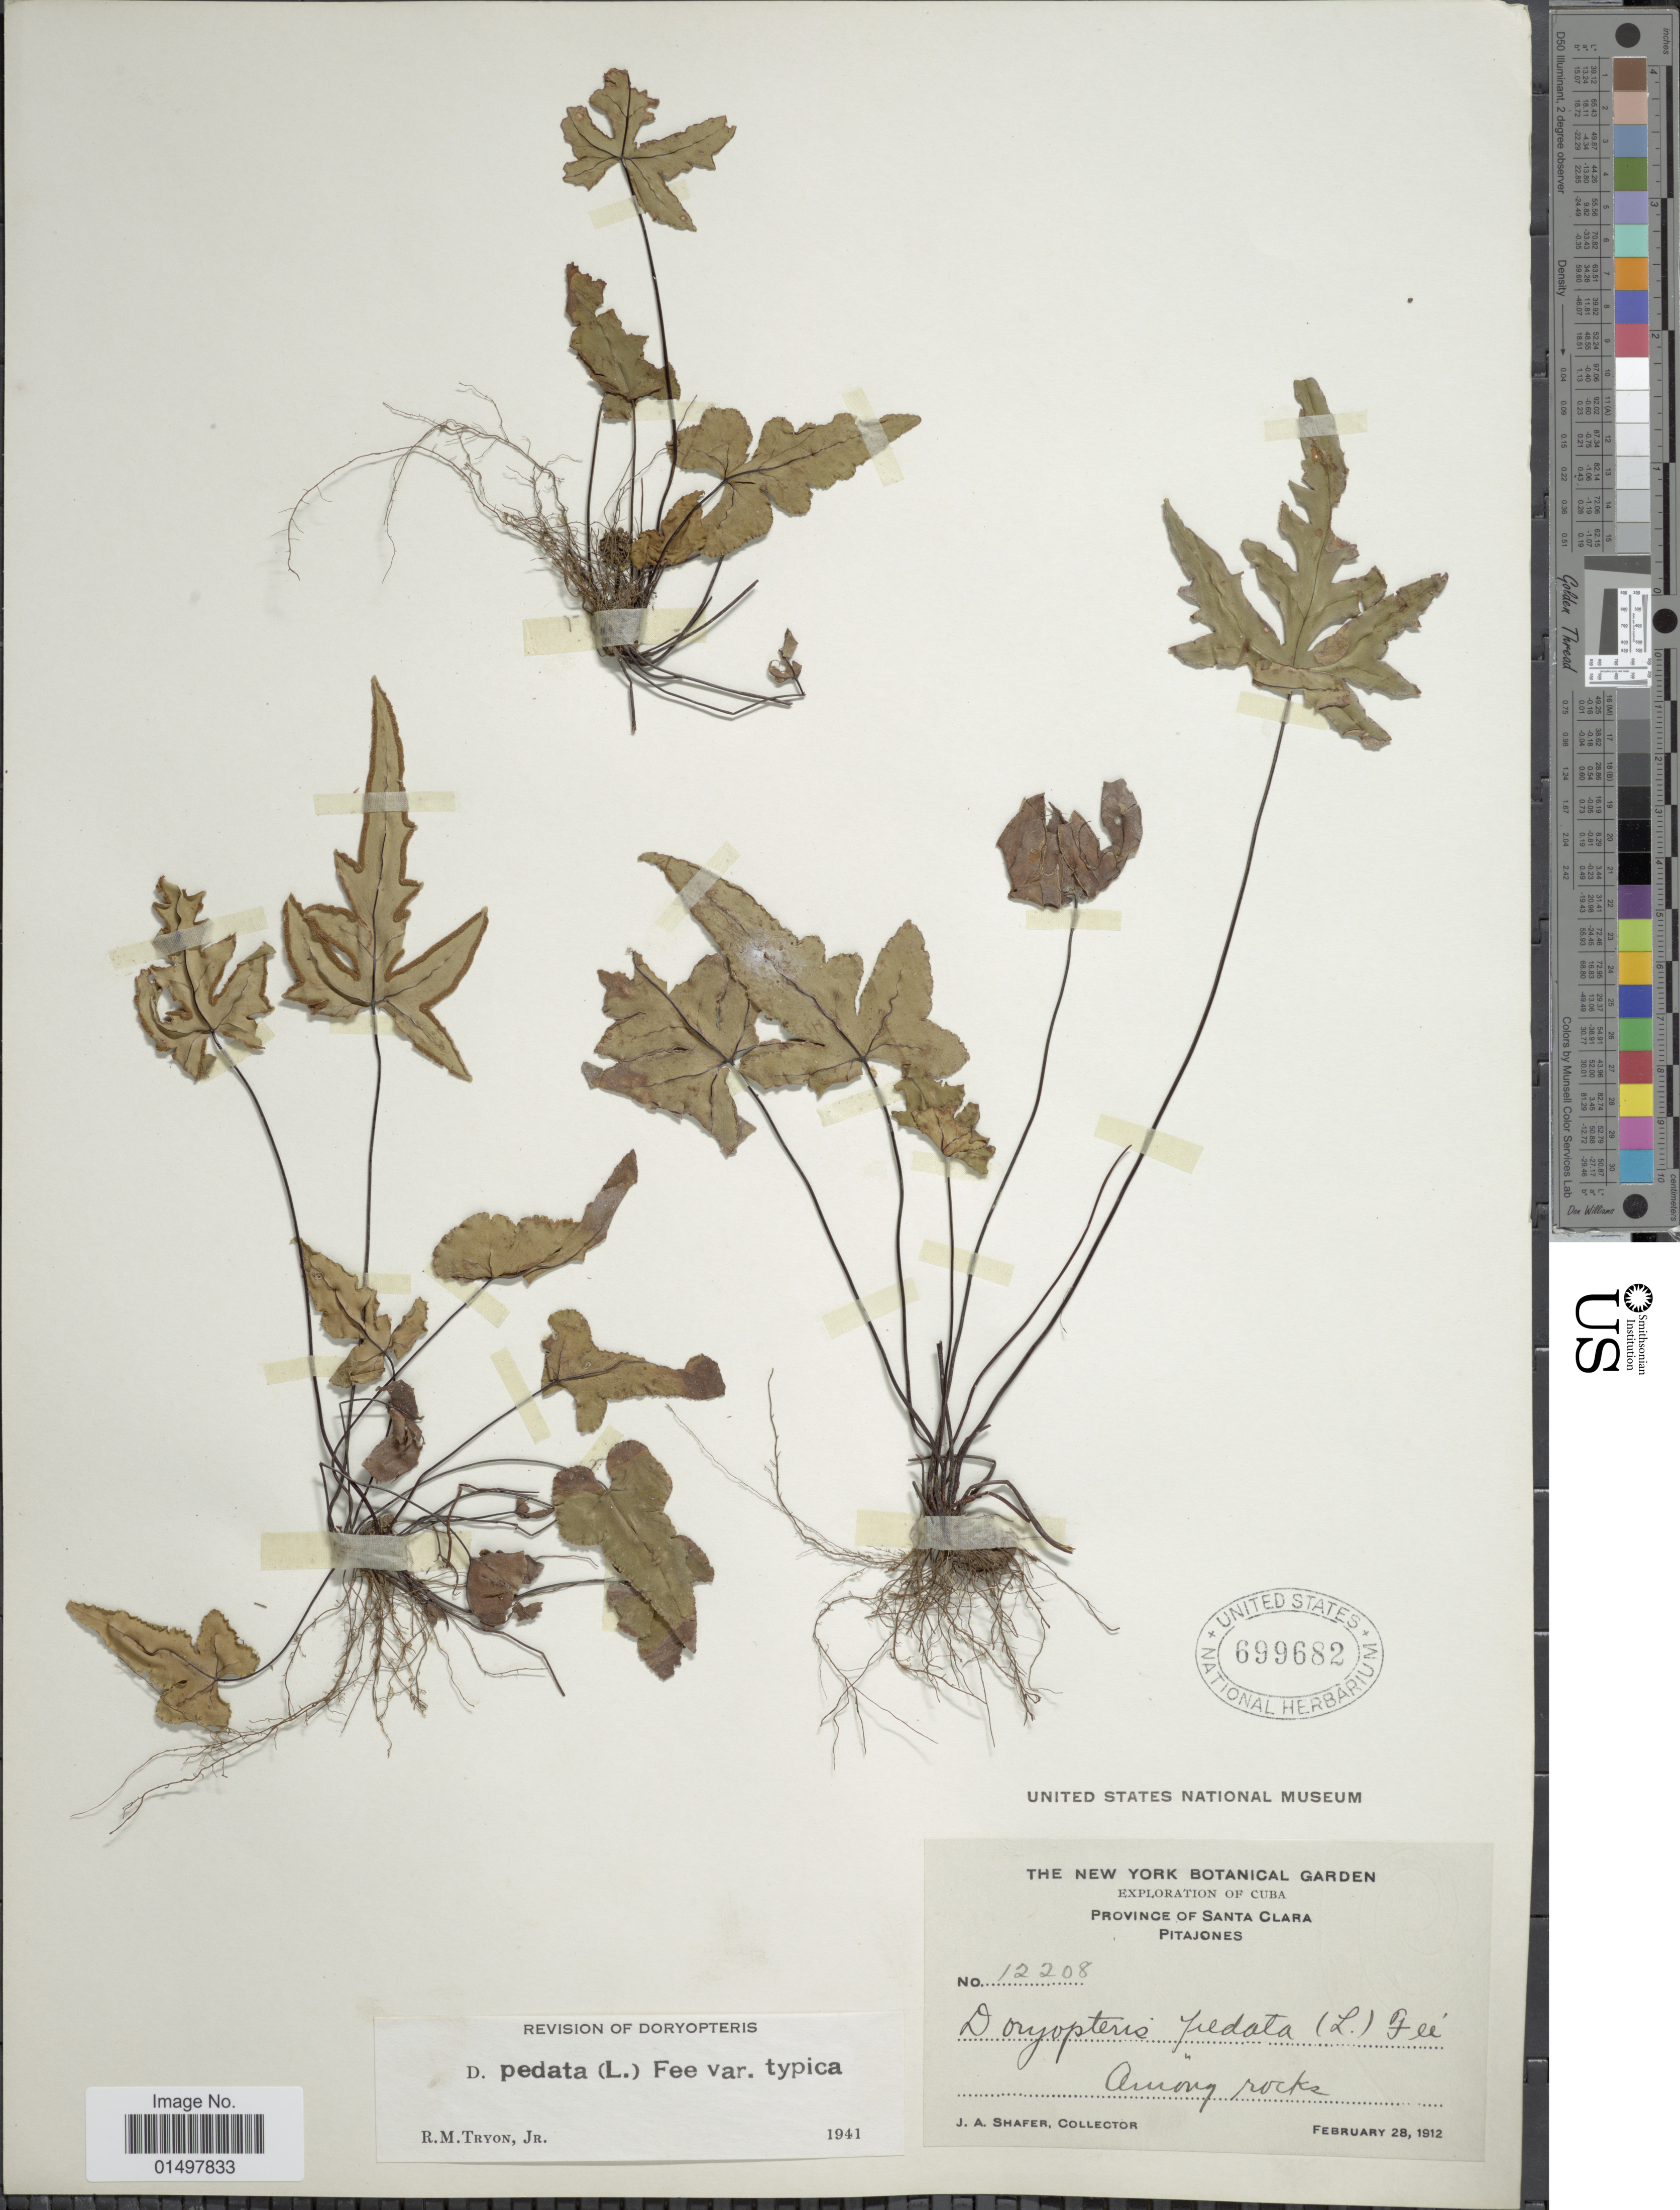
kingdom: Plantae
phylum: Tracheophyta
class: Polypodiopsida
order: Polypodiales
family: Pteridaceae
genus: Doryopteris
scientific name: Doryopteris pedata var. typica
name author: (L.) Fée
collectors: J. A. Shafer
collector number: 12208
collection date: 1912-02-28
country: Cuba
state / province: Las Villas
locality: Province of Santa Clara. Pitajones.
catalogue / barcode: US 699682